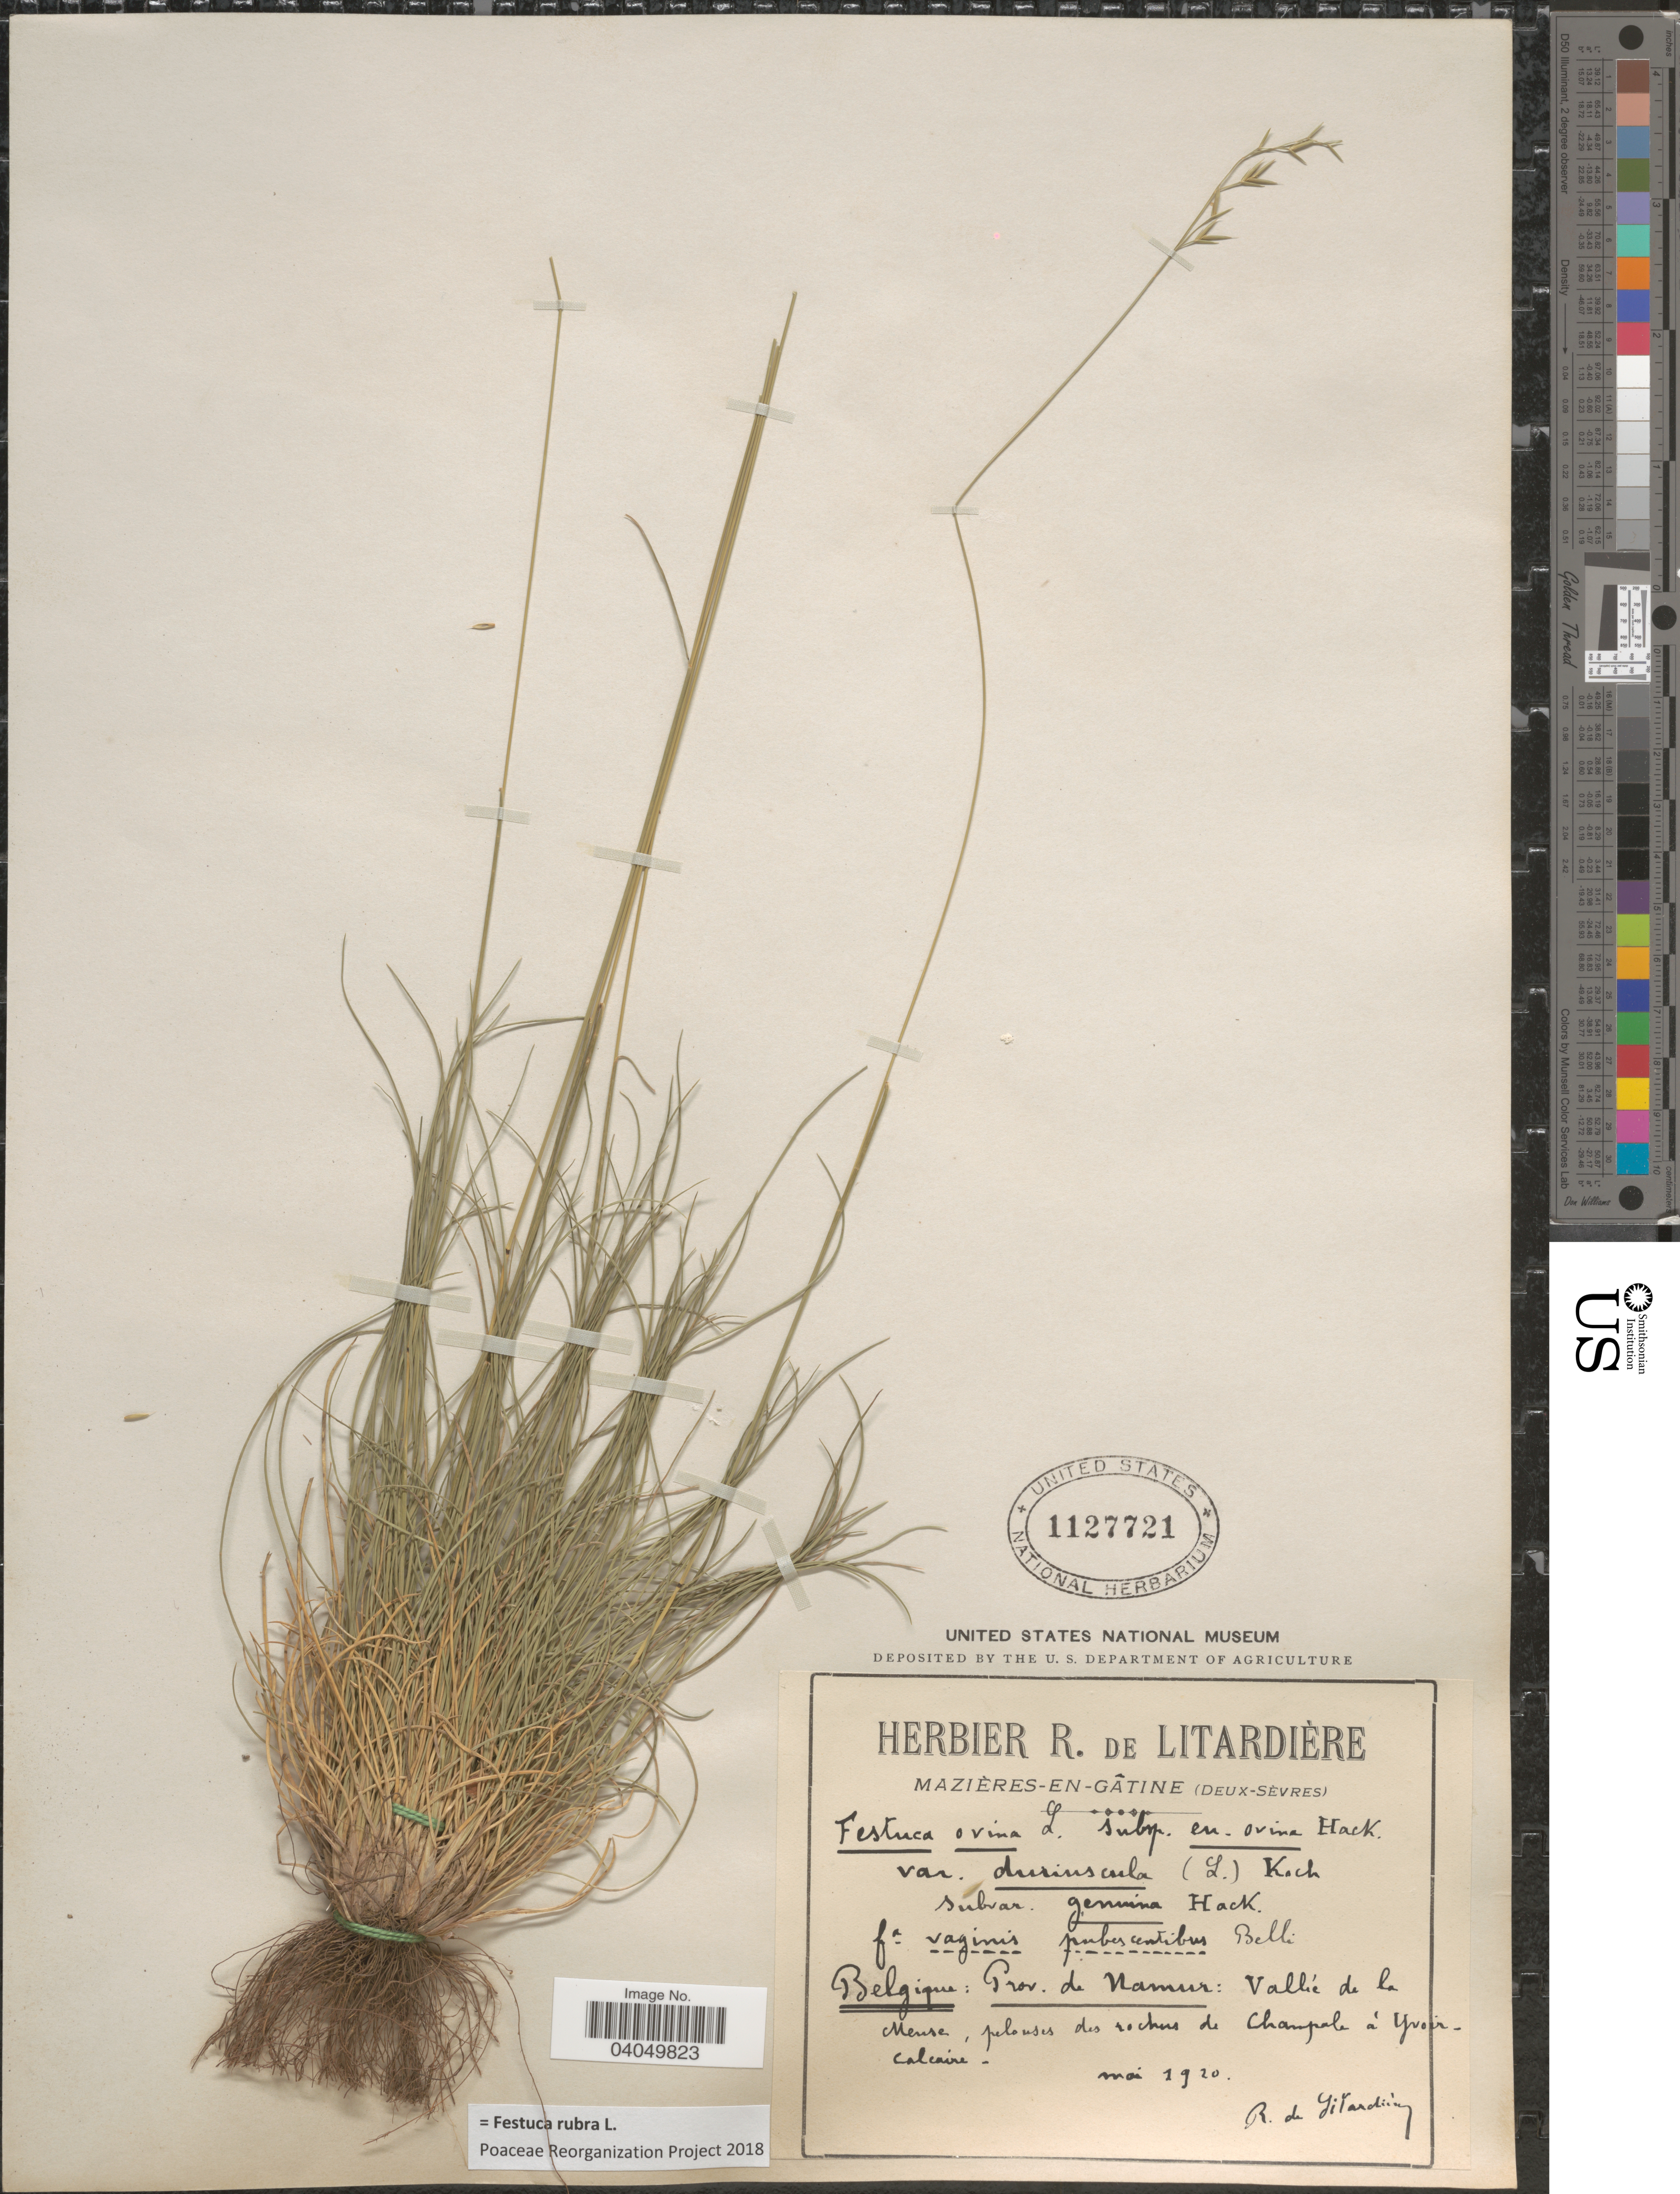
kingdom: Plantae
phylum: Tracheophyta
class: Liliopsida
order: Poales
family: Poaceae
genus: Festuca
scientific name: Festuca rubra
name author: L.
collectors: R. Litardiere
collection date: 1920-05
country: Belgium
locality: Belgique: Prov. de Namur: Vallée de la Meuse, pelouses des rochers de Champale á Yvoir calcaire.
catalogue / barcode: US 1127721